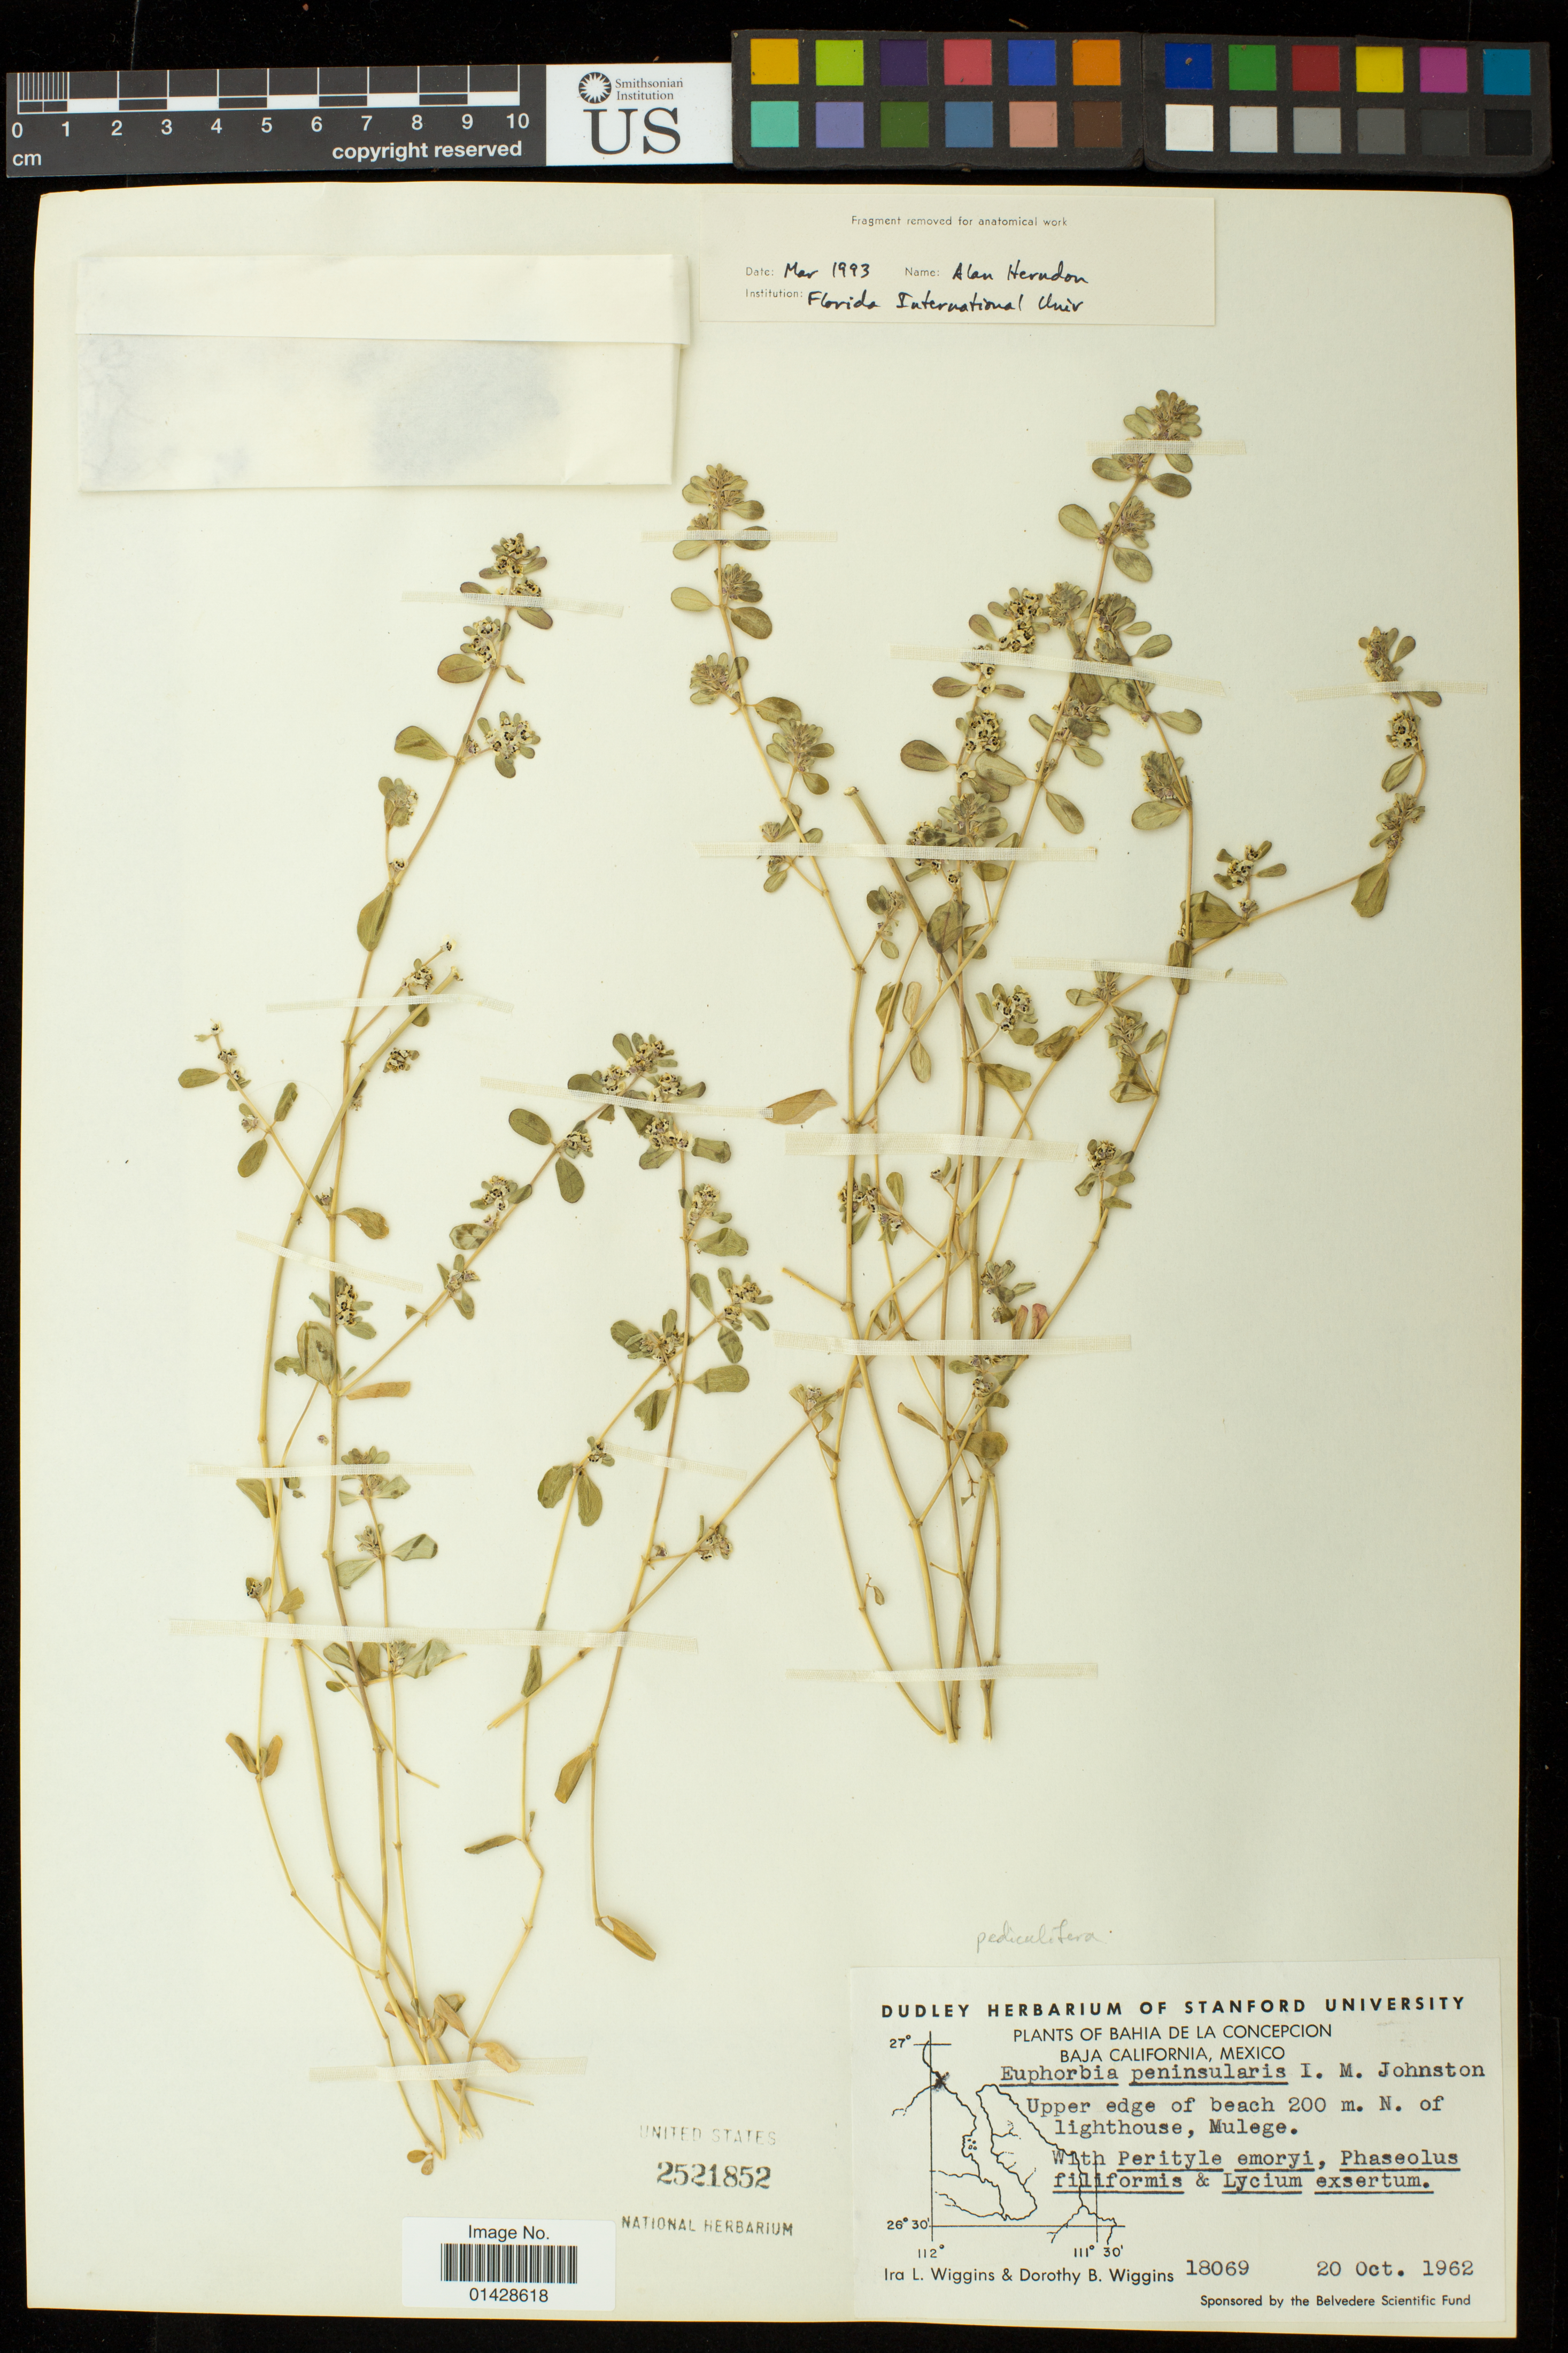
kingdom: Plantae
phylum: Tracheophyta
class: Magnoliopsida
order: Malpighiales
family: Euphorbiaceae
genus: Euphorbia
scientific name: Euphorbia pediculifera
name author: Engelm.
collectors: I. L. Wiggins & D. B. Wiggins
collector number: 18069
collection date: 1962-10-20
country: Mexico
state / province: Baja California Sur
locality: Bahia de La Concepcion; 200 m. N. of lighthouse, Mulege.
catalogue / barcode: US 2521852